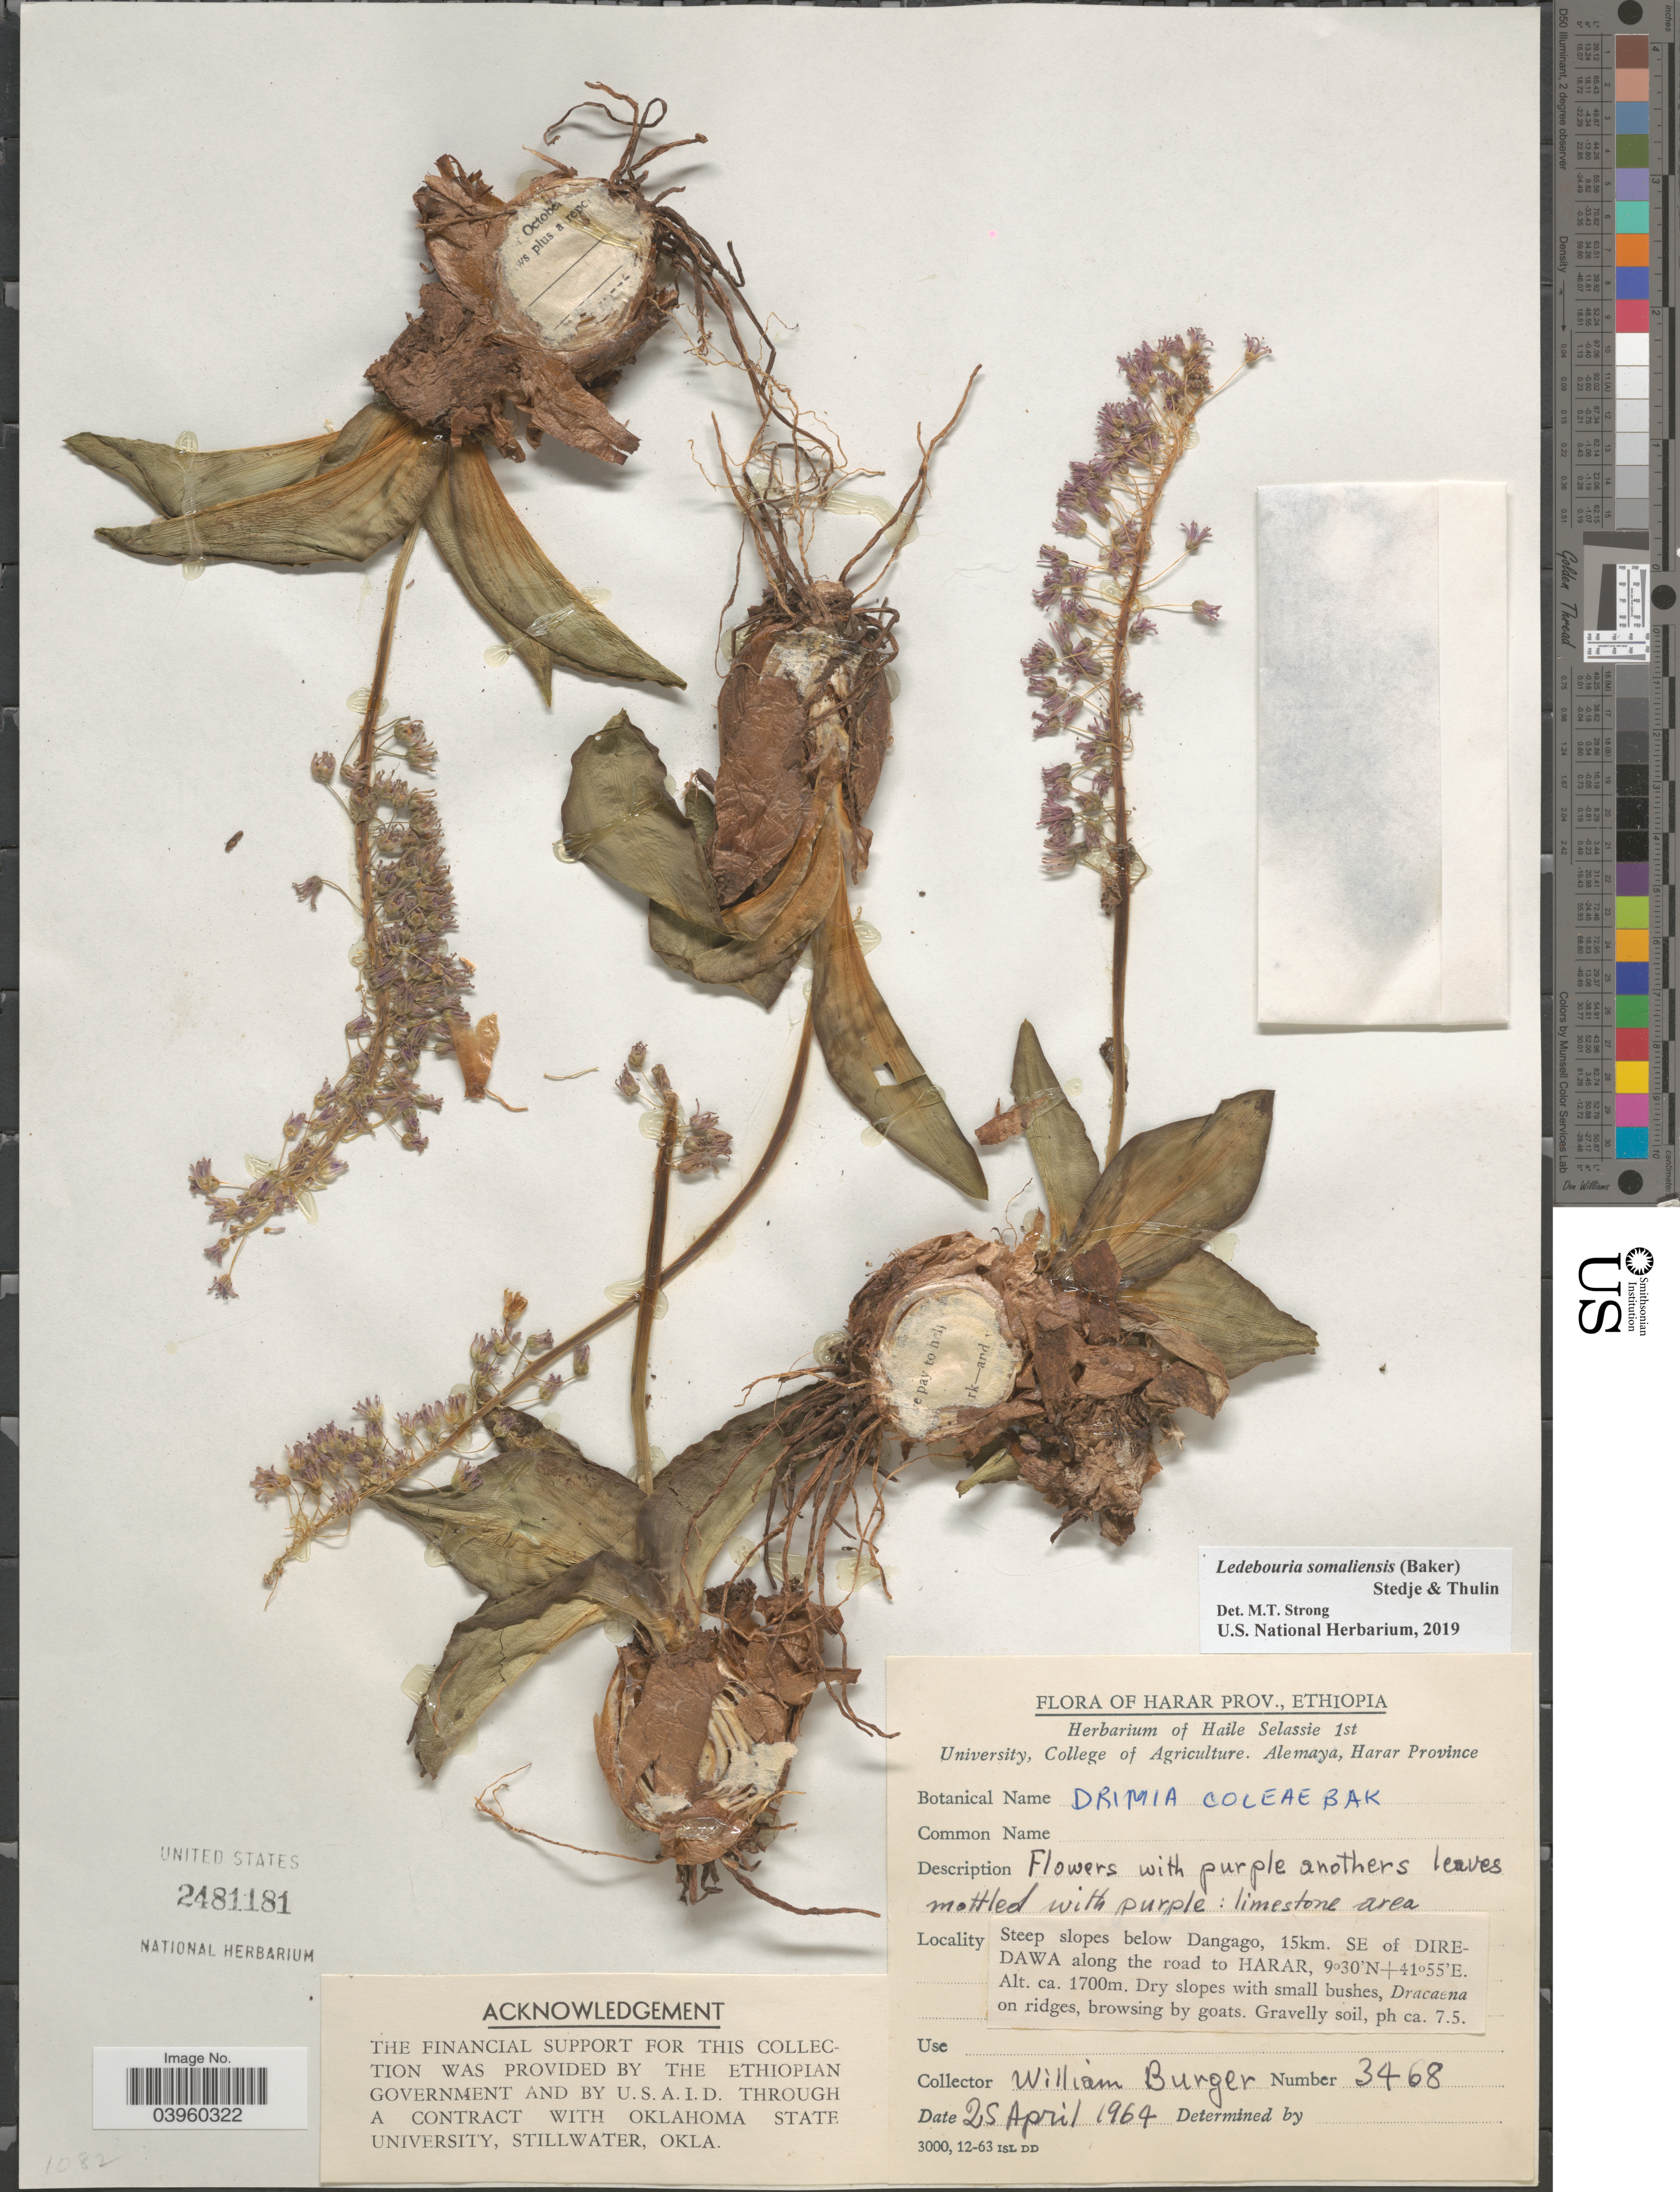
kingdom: Plantae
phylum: Tracheophyta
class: Liliopsida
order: Asparagales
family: Asparagaceae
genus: Ledebouria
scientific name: Ledebouria somaliensis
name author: (Baker) Stedje & Thulin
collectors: W. Burger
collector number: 3468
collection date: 1964-04-25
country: Ethiopia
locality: Harar Prov., Steep slopes below Dangago, 15km. SE of Dire-Dawa along the road to Harar.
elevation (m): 1700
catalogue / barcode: US 2481181